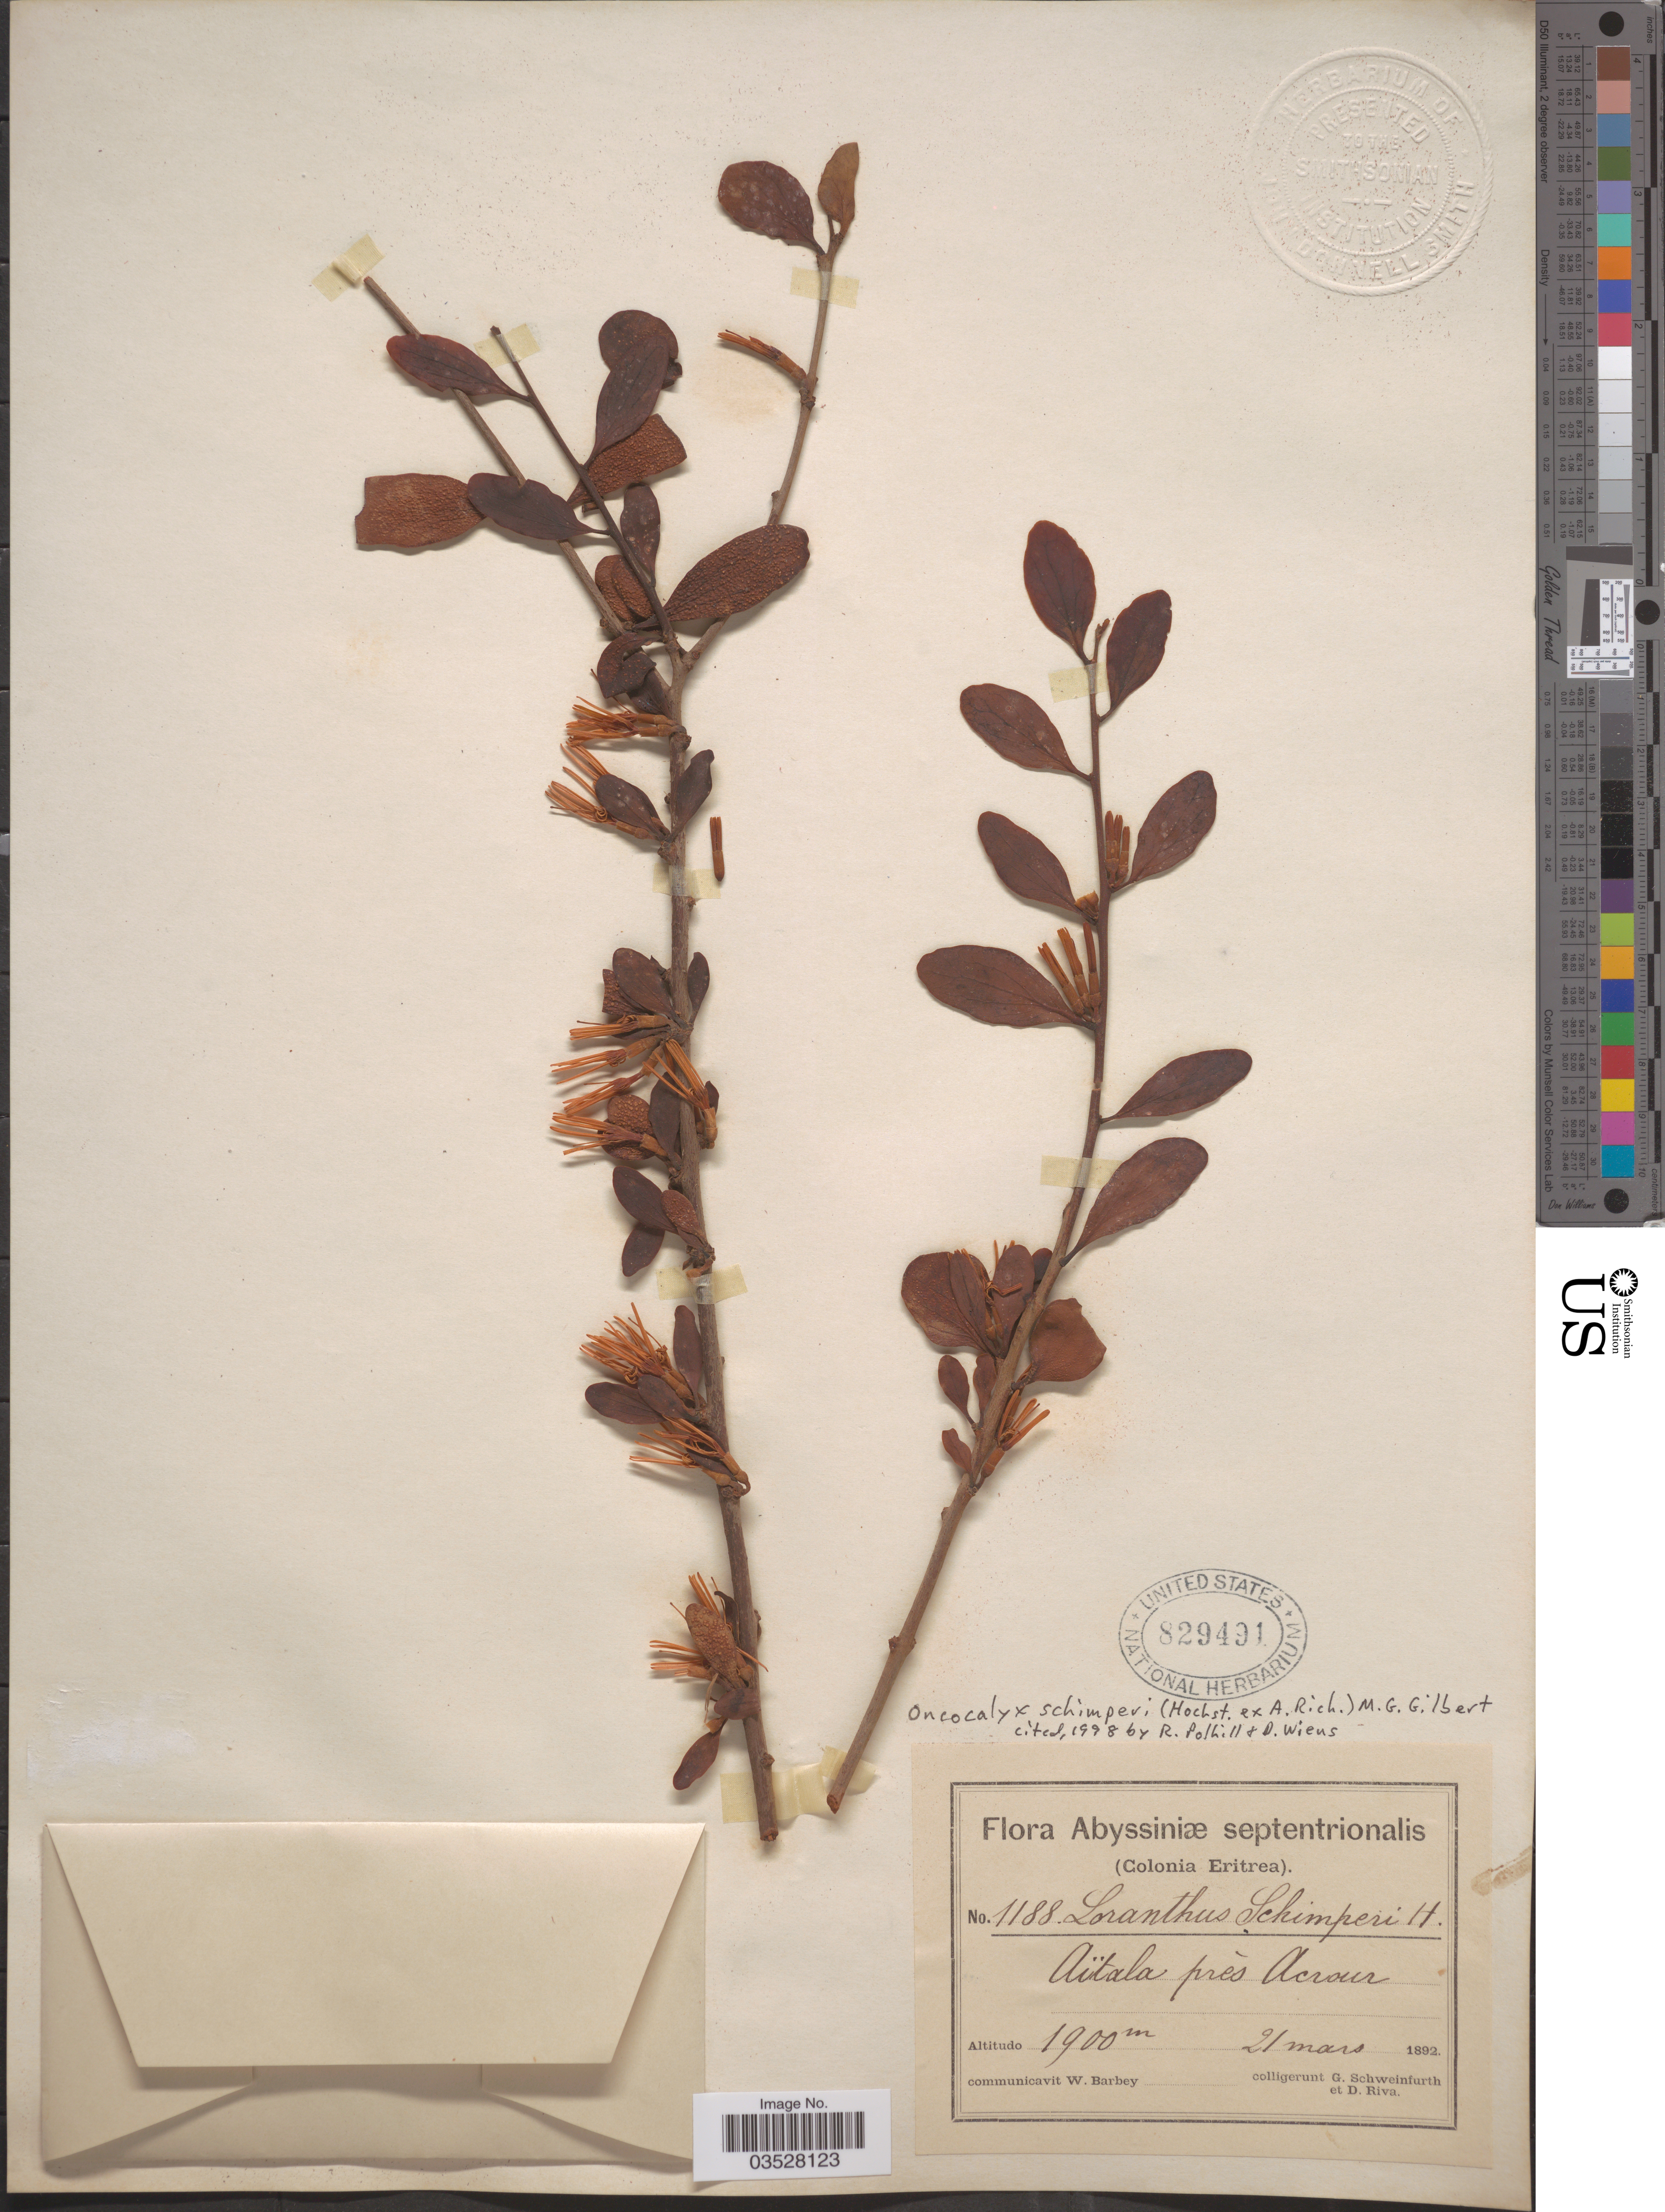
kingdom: Plantae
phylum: Tracheophyta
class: Magnoliopsida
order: Santalales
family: Loranthaceae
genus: Oncocalyx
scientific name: Oncocalyx schimperi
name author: (Hochst. ex A. Rich.) M.G. Gilbert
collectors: G. A. Schweinfurth (herbarium) & D. Riva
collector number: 1188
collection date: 1892-03-21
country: Ethiopia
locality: Abyssiniæ septentrionalis. (Colonia Eritrea). Aïtala prés Acrour.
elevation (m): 1900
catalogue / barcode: US 829491